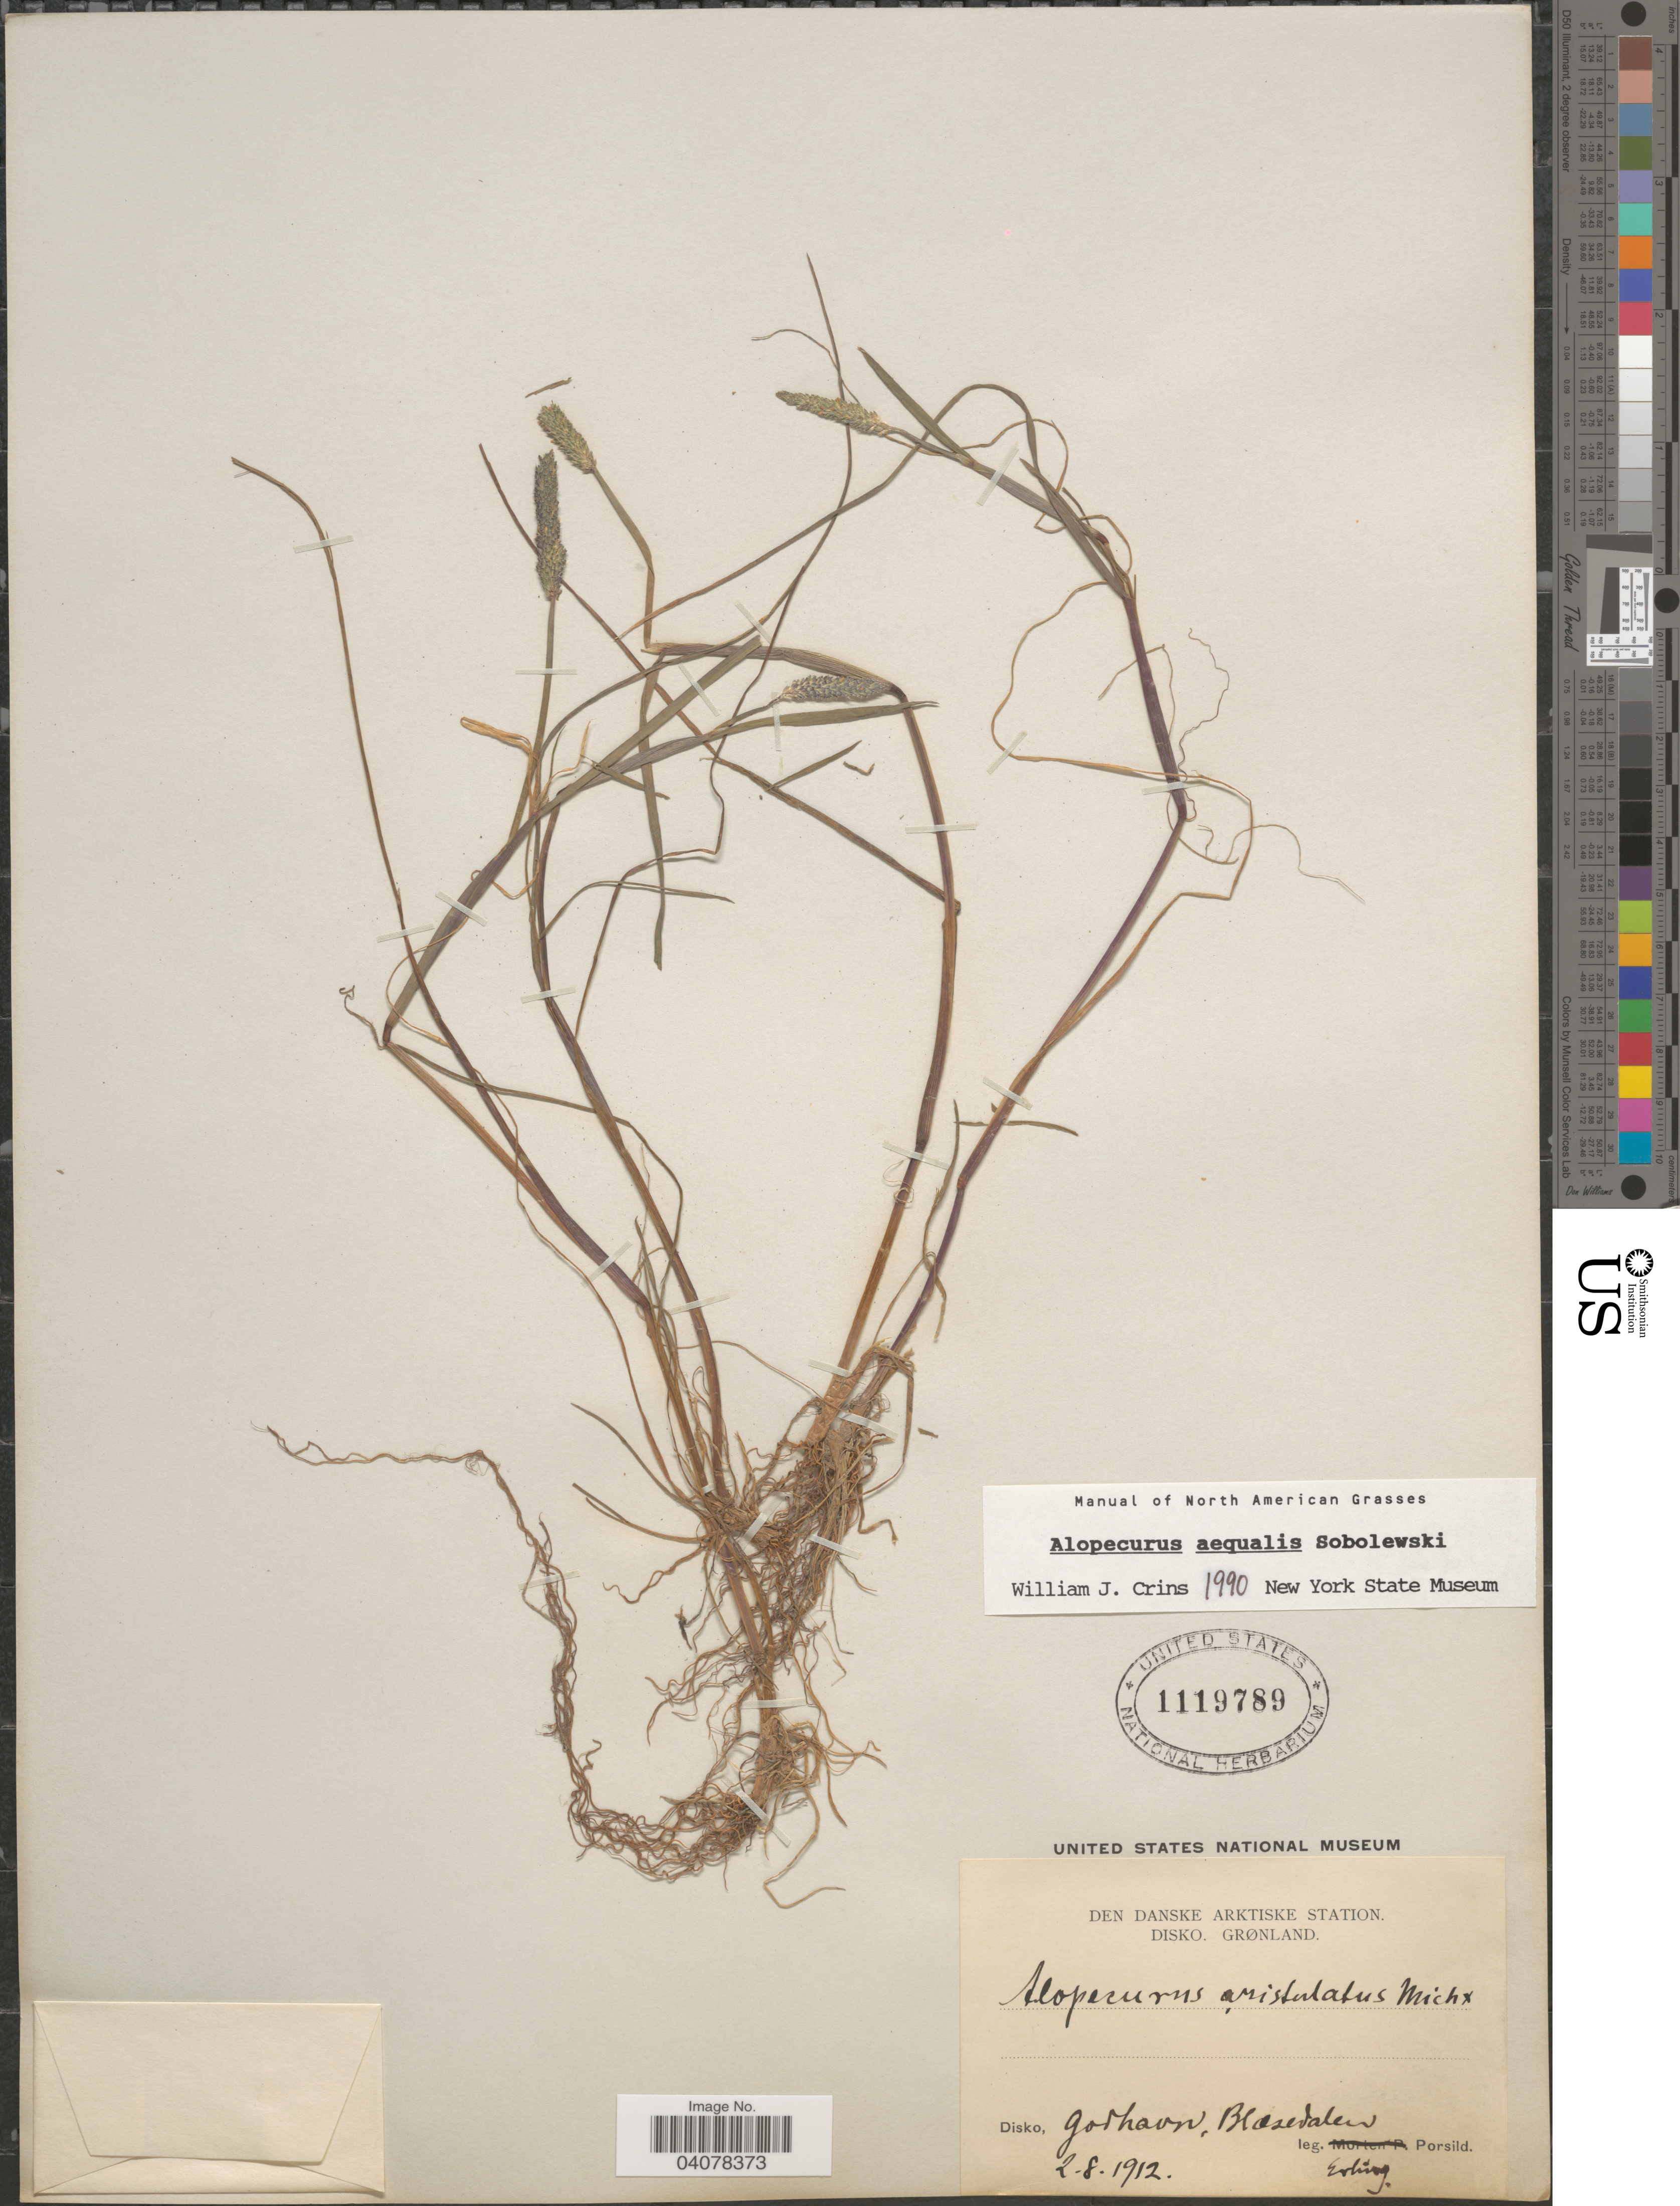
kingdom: Plantae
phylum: Tracheophyta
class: Liliopsida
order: Poales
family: Poaceae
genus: Alopecurus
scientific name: Alopecurus aequalis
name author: Sobol.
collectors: E. Porsild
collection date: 1912-08-02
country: Greenland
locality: Den Danske Arktiske Station, Disko, Grønland. Disko, Godhavn, Blasedalen.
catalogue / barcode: US 1119789